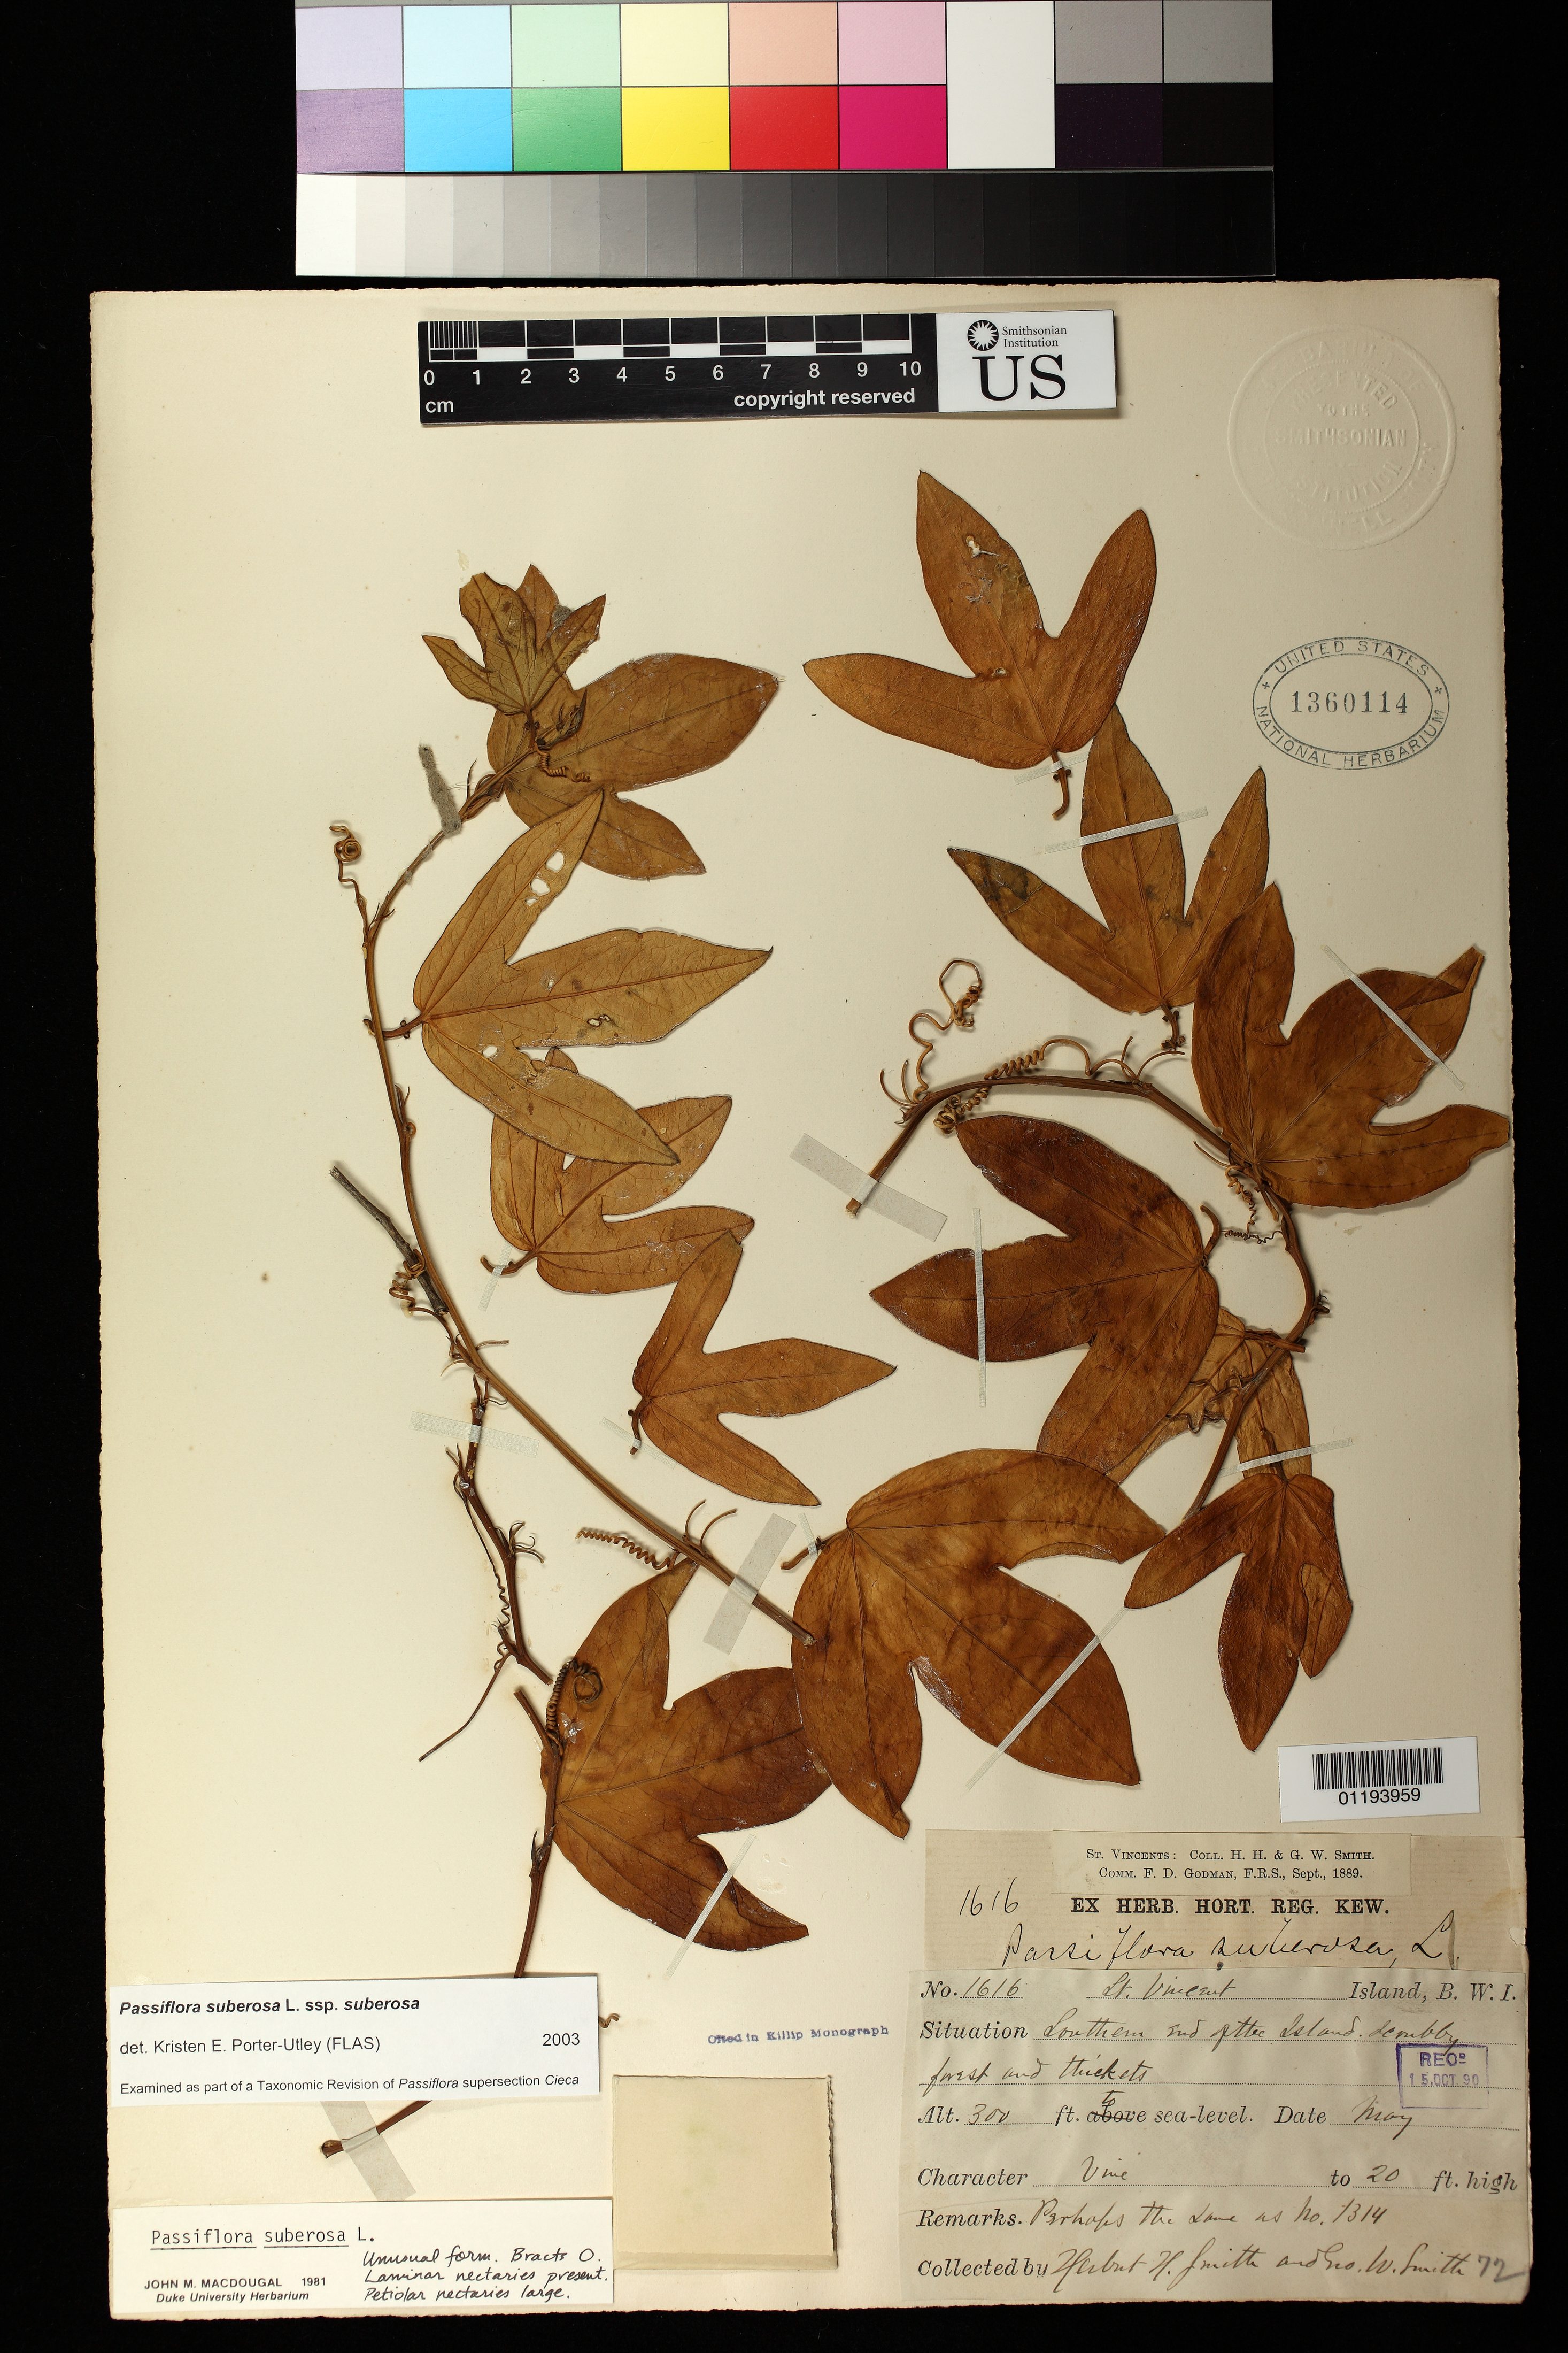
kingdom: Plantae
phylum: Tracheophyta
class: Magnoliopsida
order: Malpighiales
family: Passifloraceae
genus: Passiflora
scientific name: Passiflora suberosa subsp. suberosa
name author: L.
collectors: H. H. Smith & G. Smith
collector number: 1616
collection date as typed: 1889-09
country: St. Vincent - Grenadines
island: St. Vincent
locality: Southern end of the island, scrubby forest and thickets.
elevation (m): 9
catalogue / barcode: US 1360114